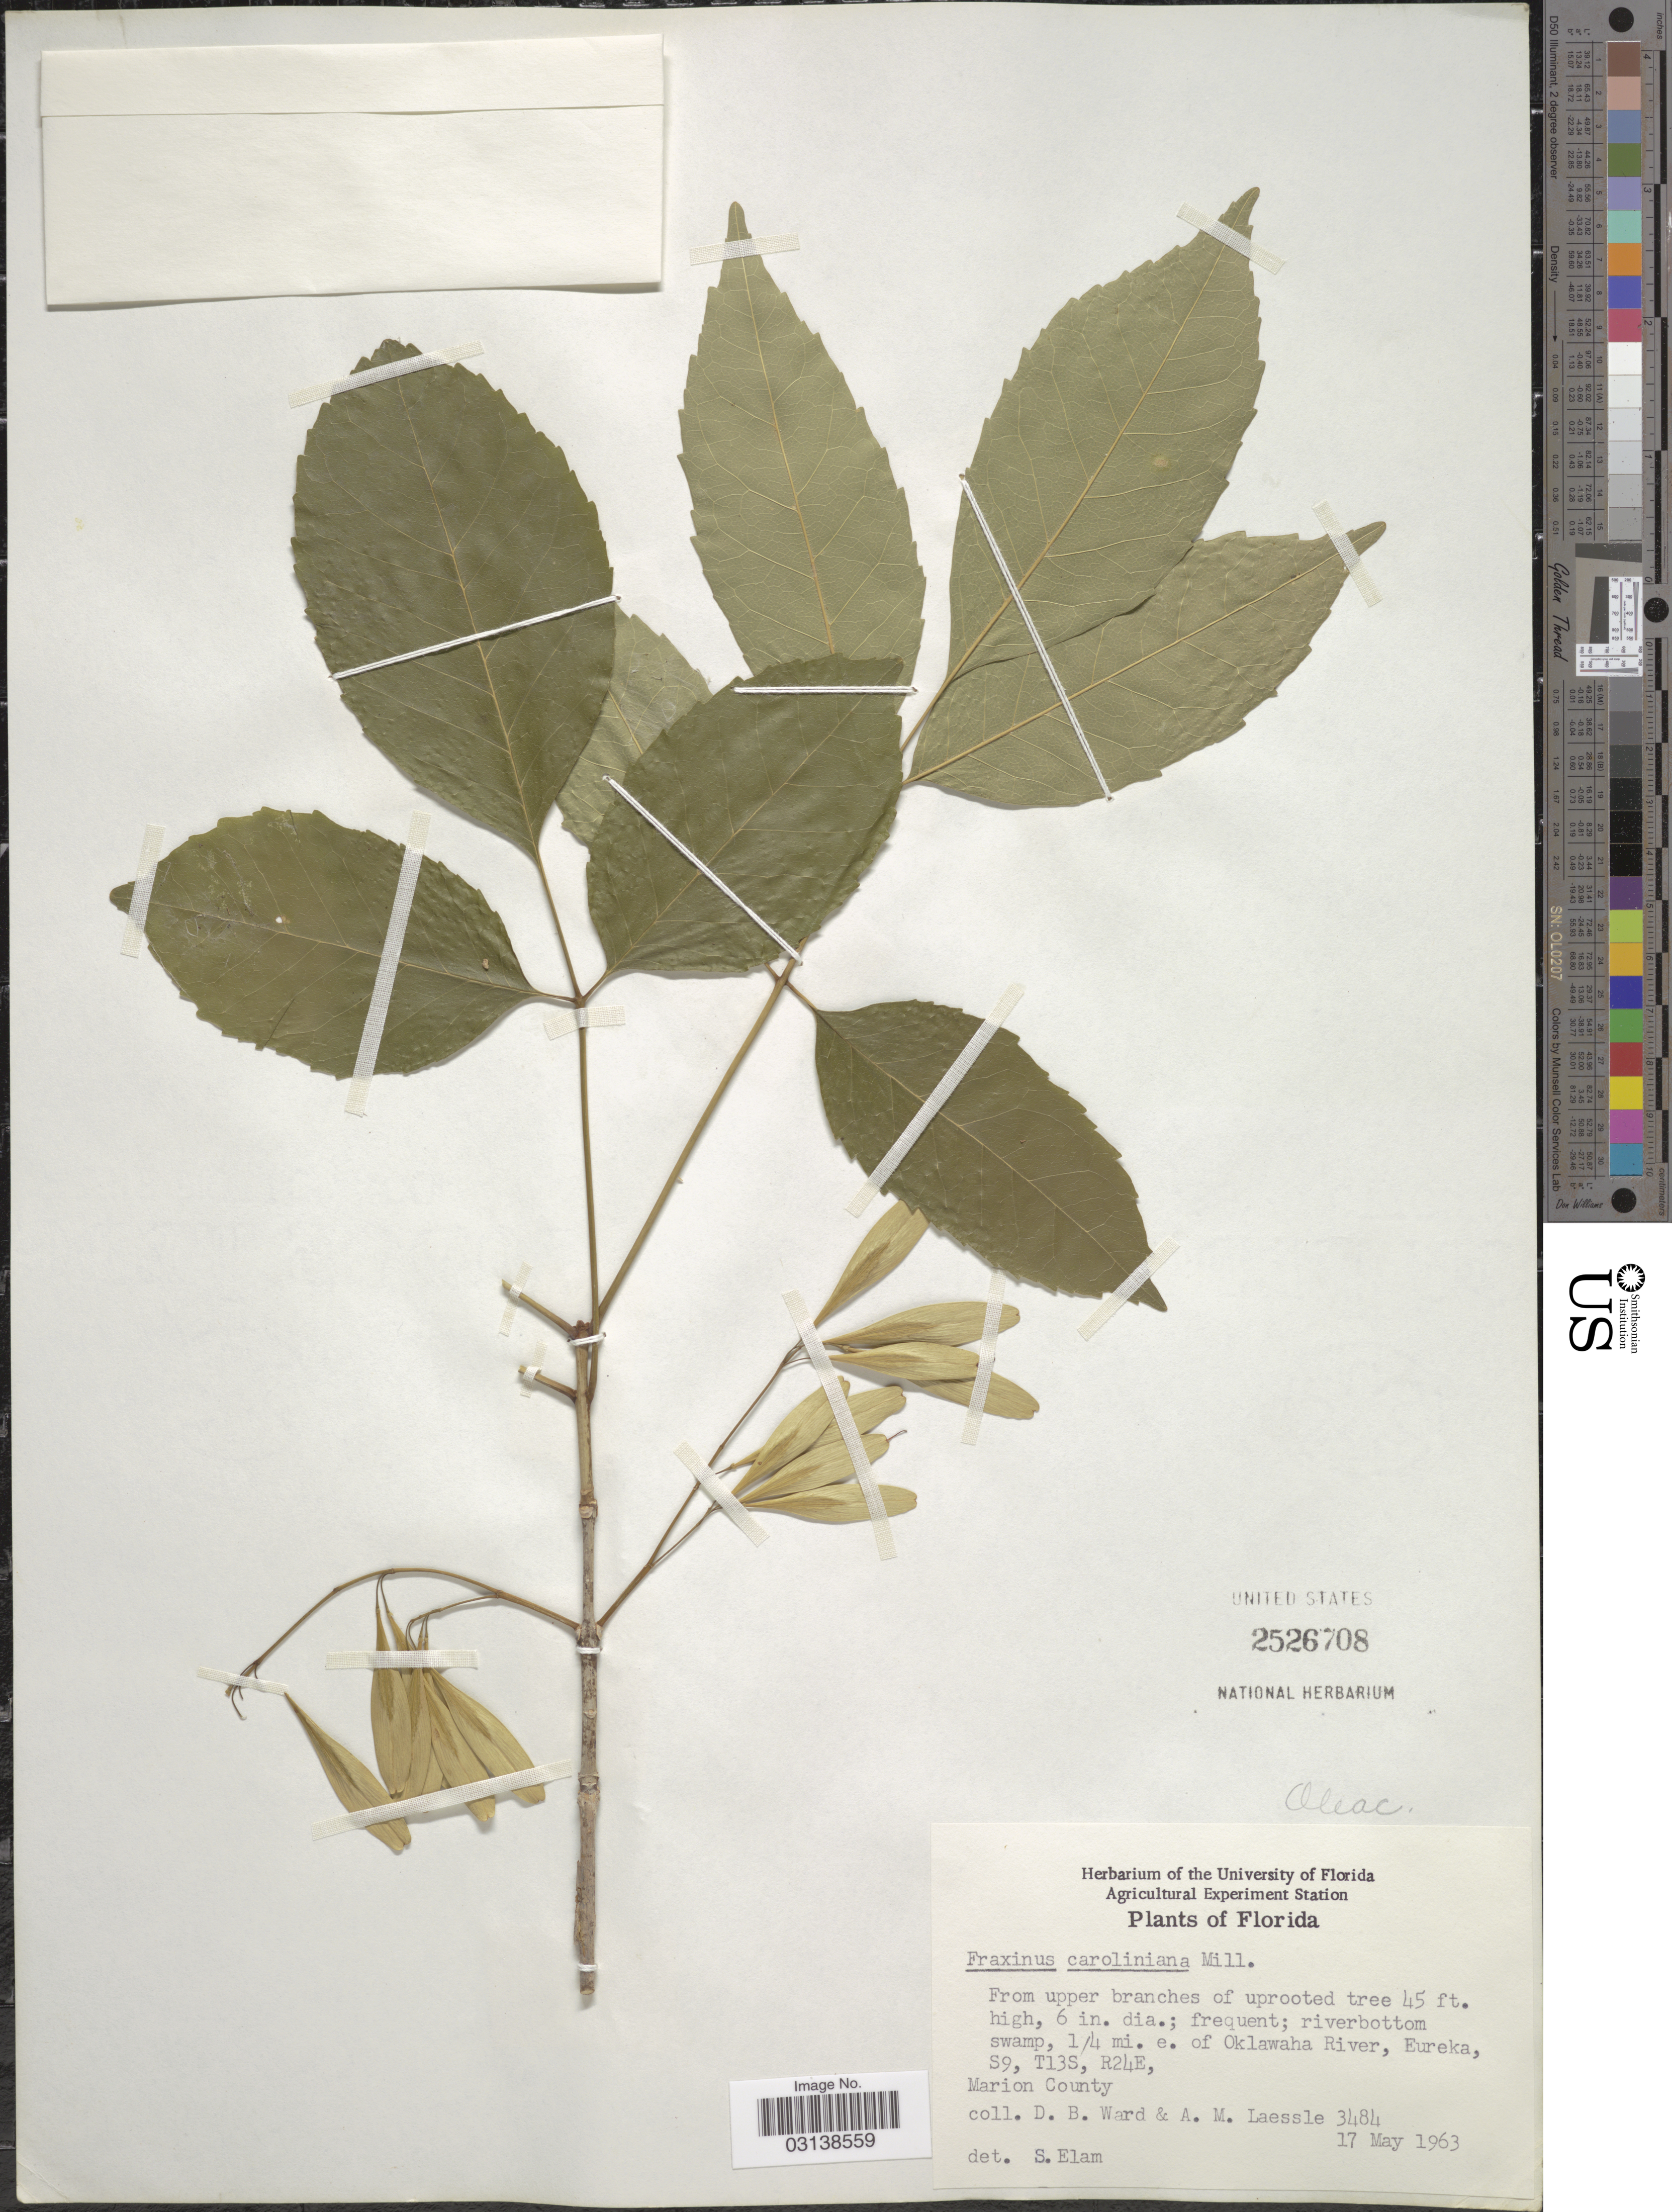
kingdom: Plantae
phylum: Tracheophyta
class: Magnoliopsida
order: Lamiales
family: Oleaceae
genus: Fraxinus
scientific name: Fraxinus caroliniana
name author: Mill.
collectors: D. B. Ward & A. Laessle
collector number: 3484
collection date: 1963-05-17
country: United States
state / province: Florida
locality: Riverbottom swamp, ¼ mi. e. of Oklawaha River, Eureka, S9, T13S, R24E, Marion County.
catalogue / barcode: US 2526708